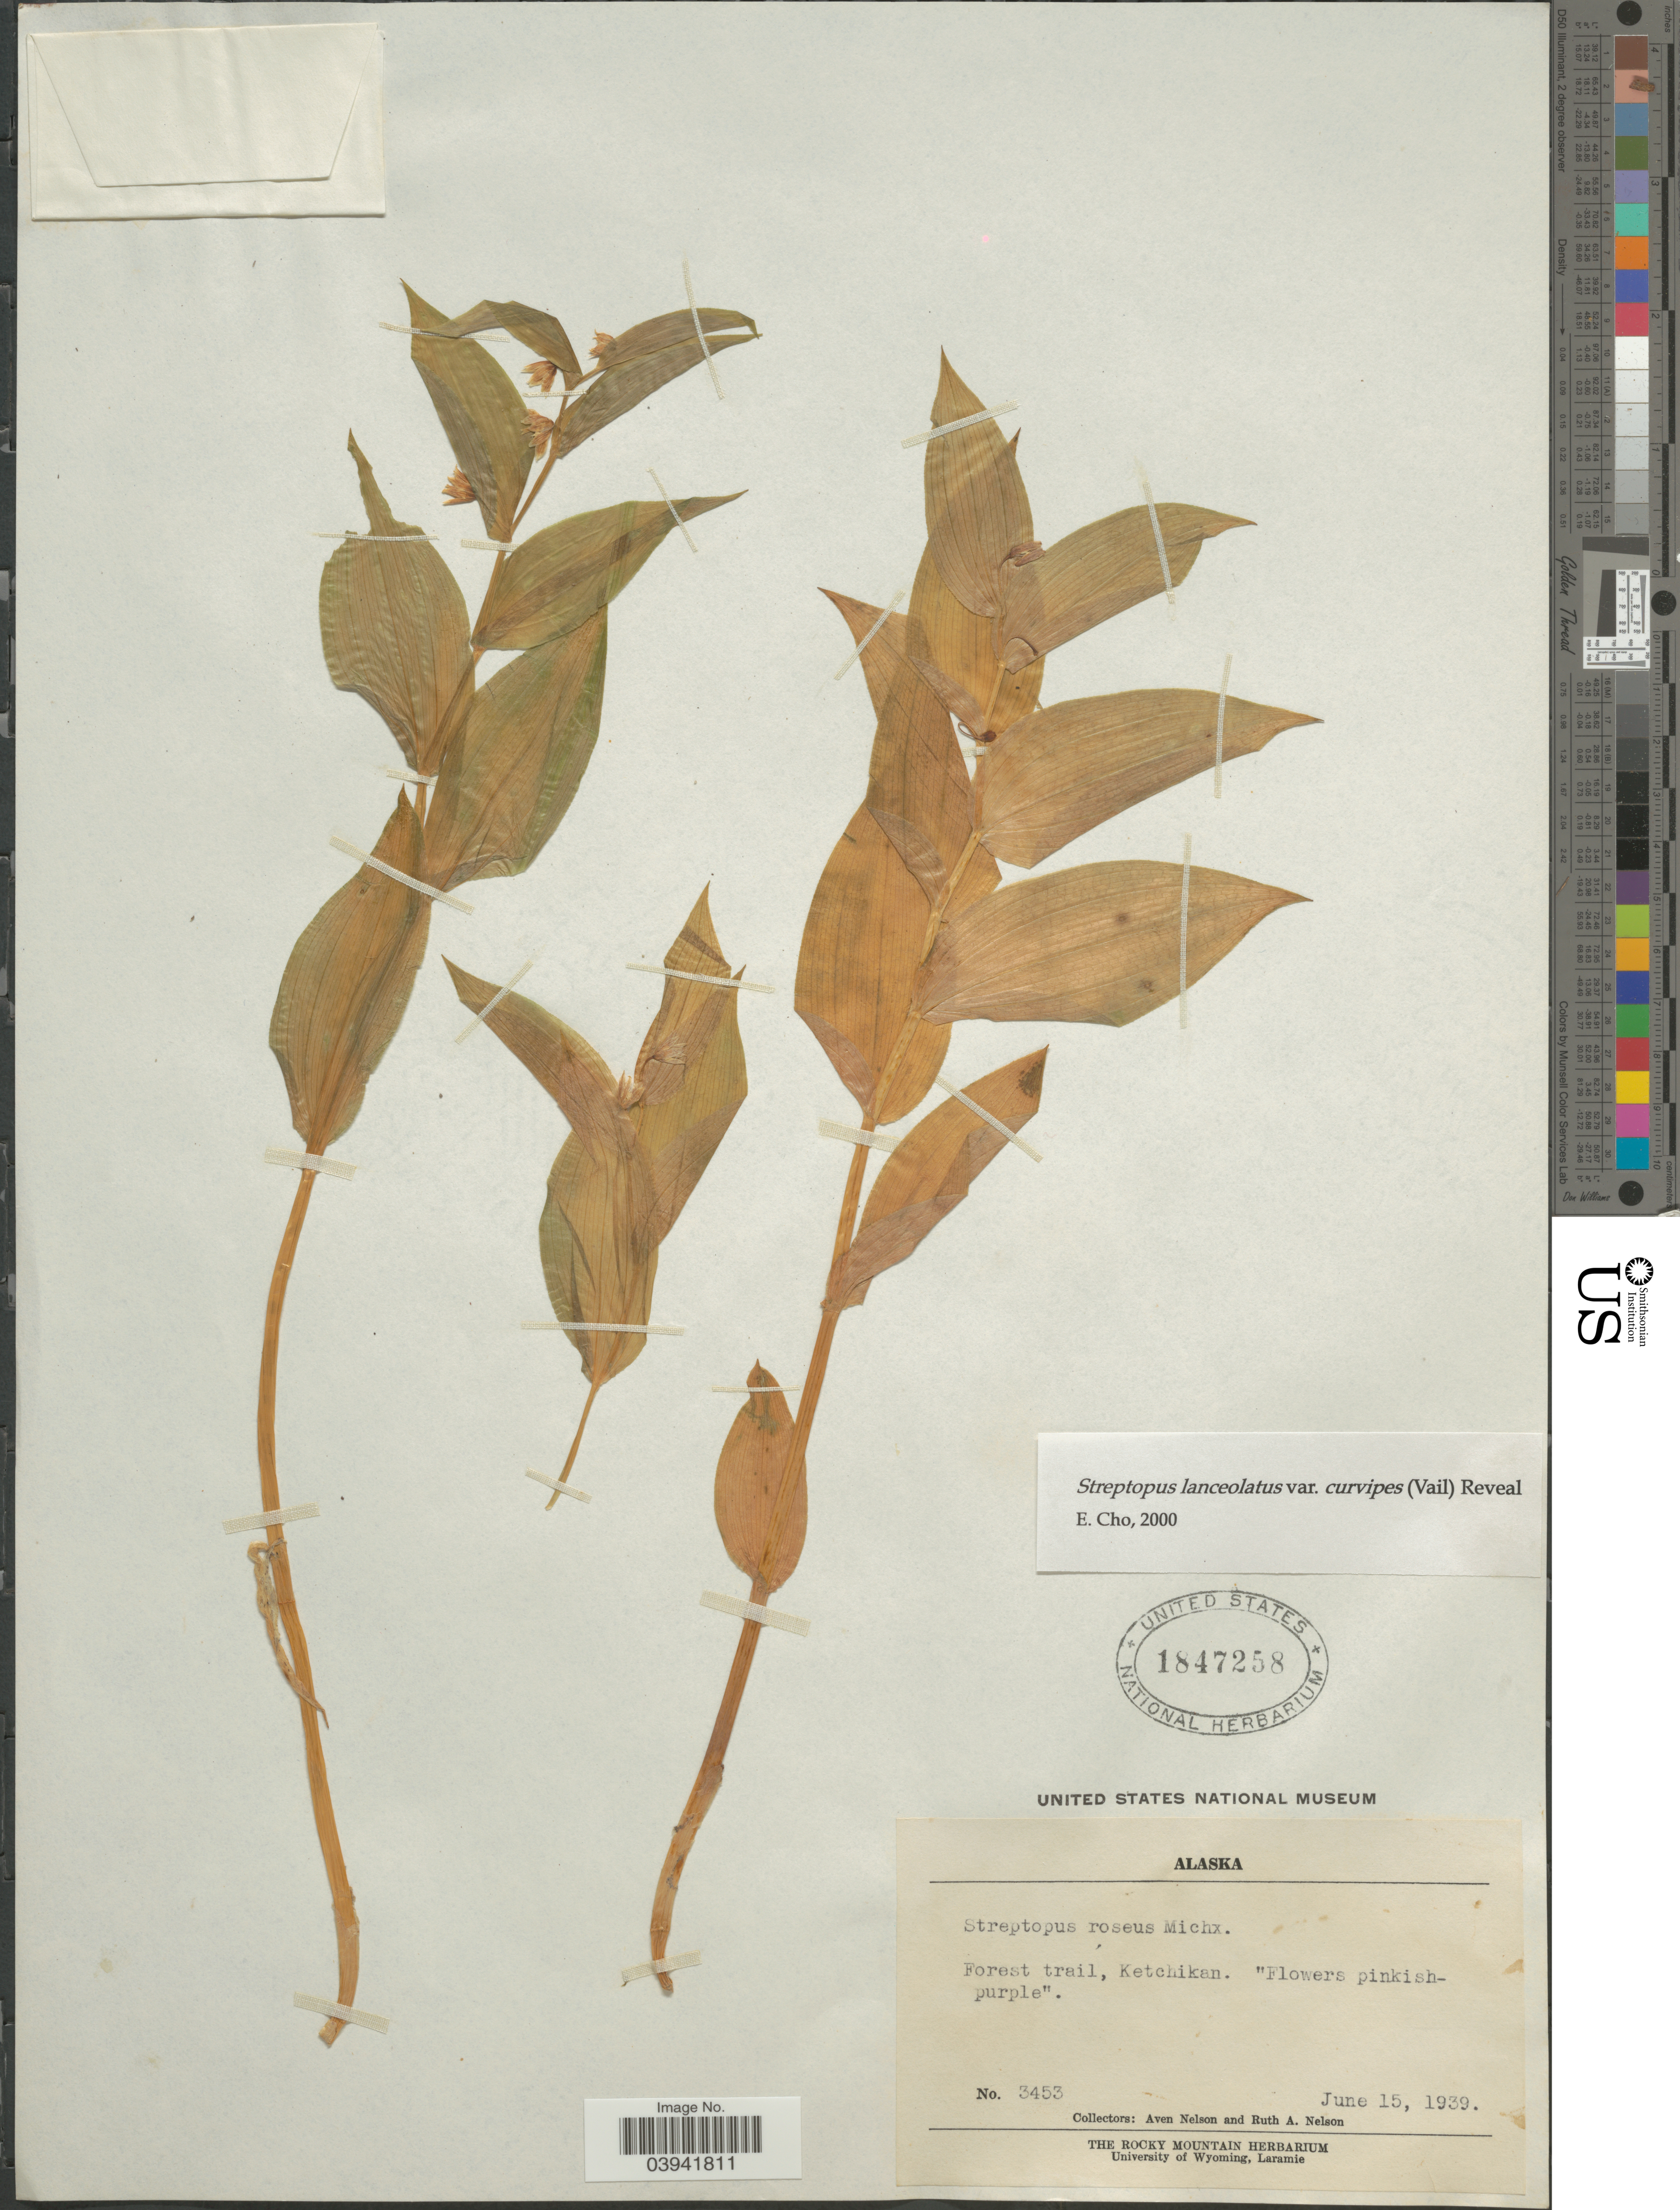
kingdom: Plantae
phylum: Tracheophyta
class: Liliopsida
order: Liliales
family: Liliaceae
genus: Streptopus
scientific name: Streptopus lanceolatus var. curvipes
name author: (Vail) Reveal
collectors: A. Nelson & R. A. Nelson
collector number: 3453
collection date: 1939-06-15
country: United States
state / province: Alaska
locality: Forest trail, Ketchikan.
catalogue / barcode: US 1847258